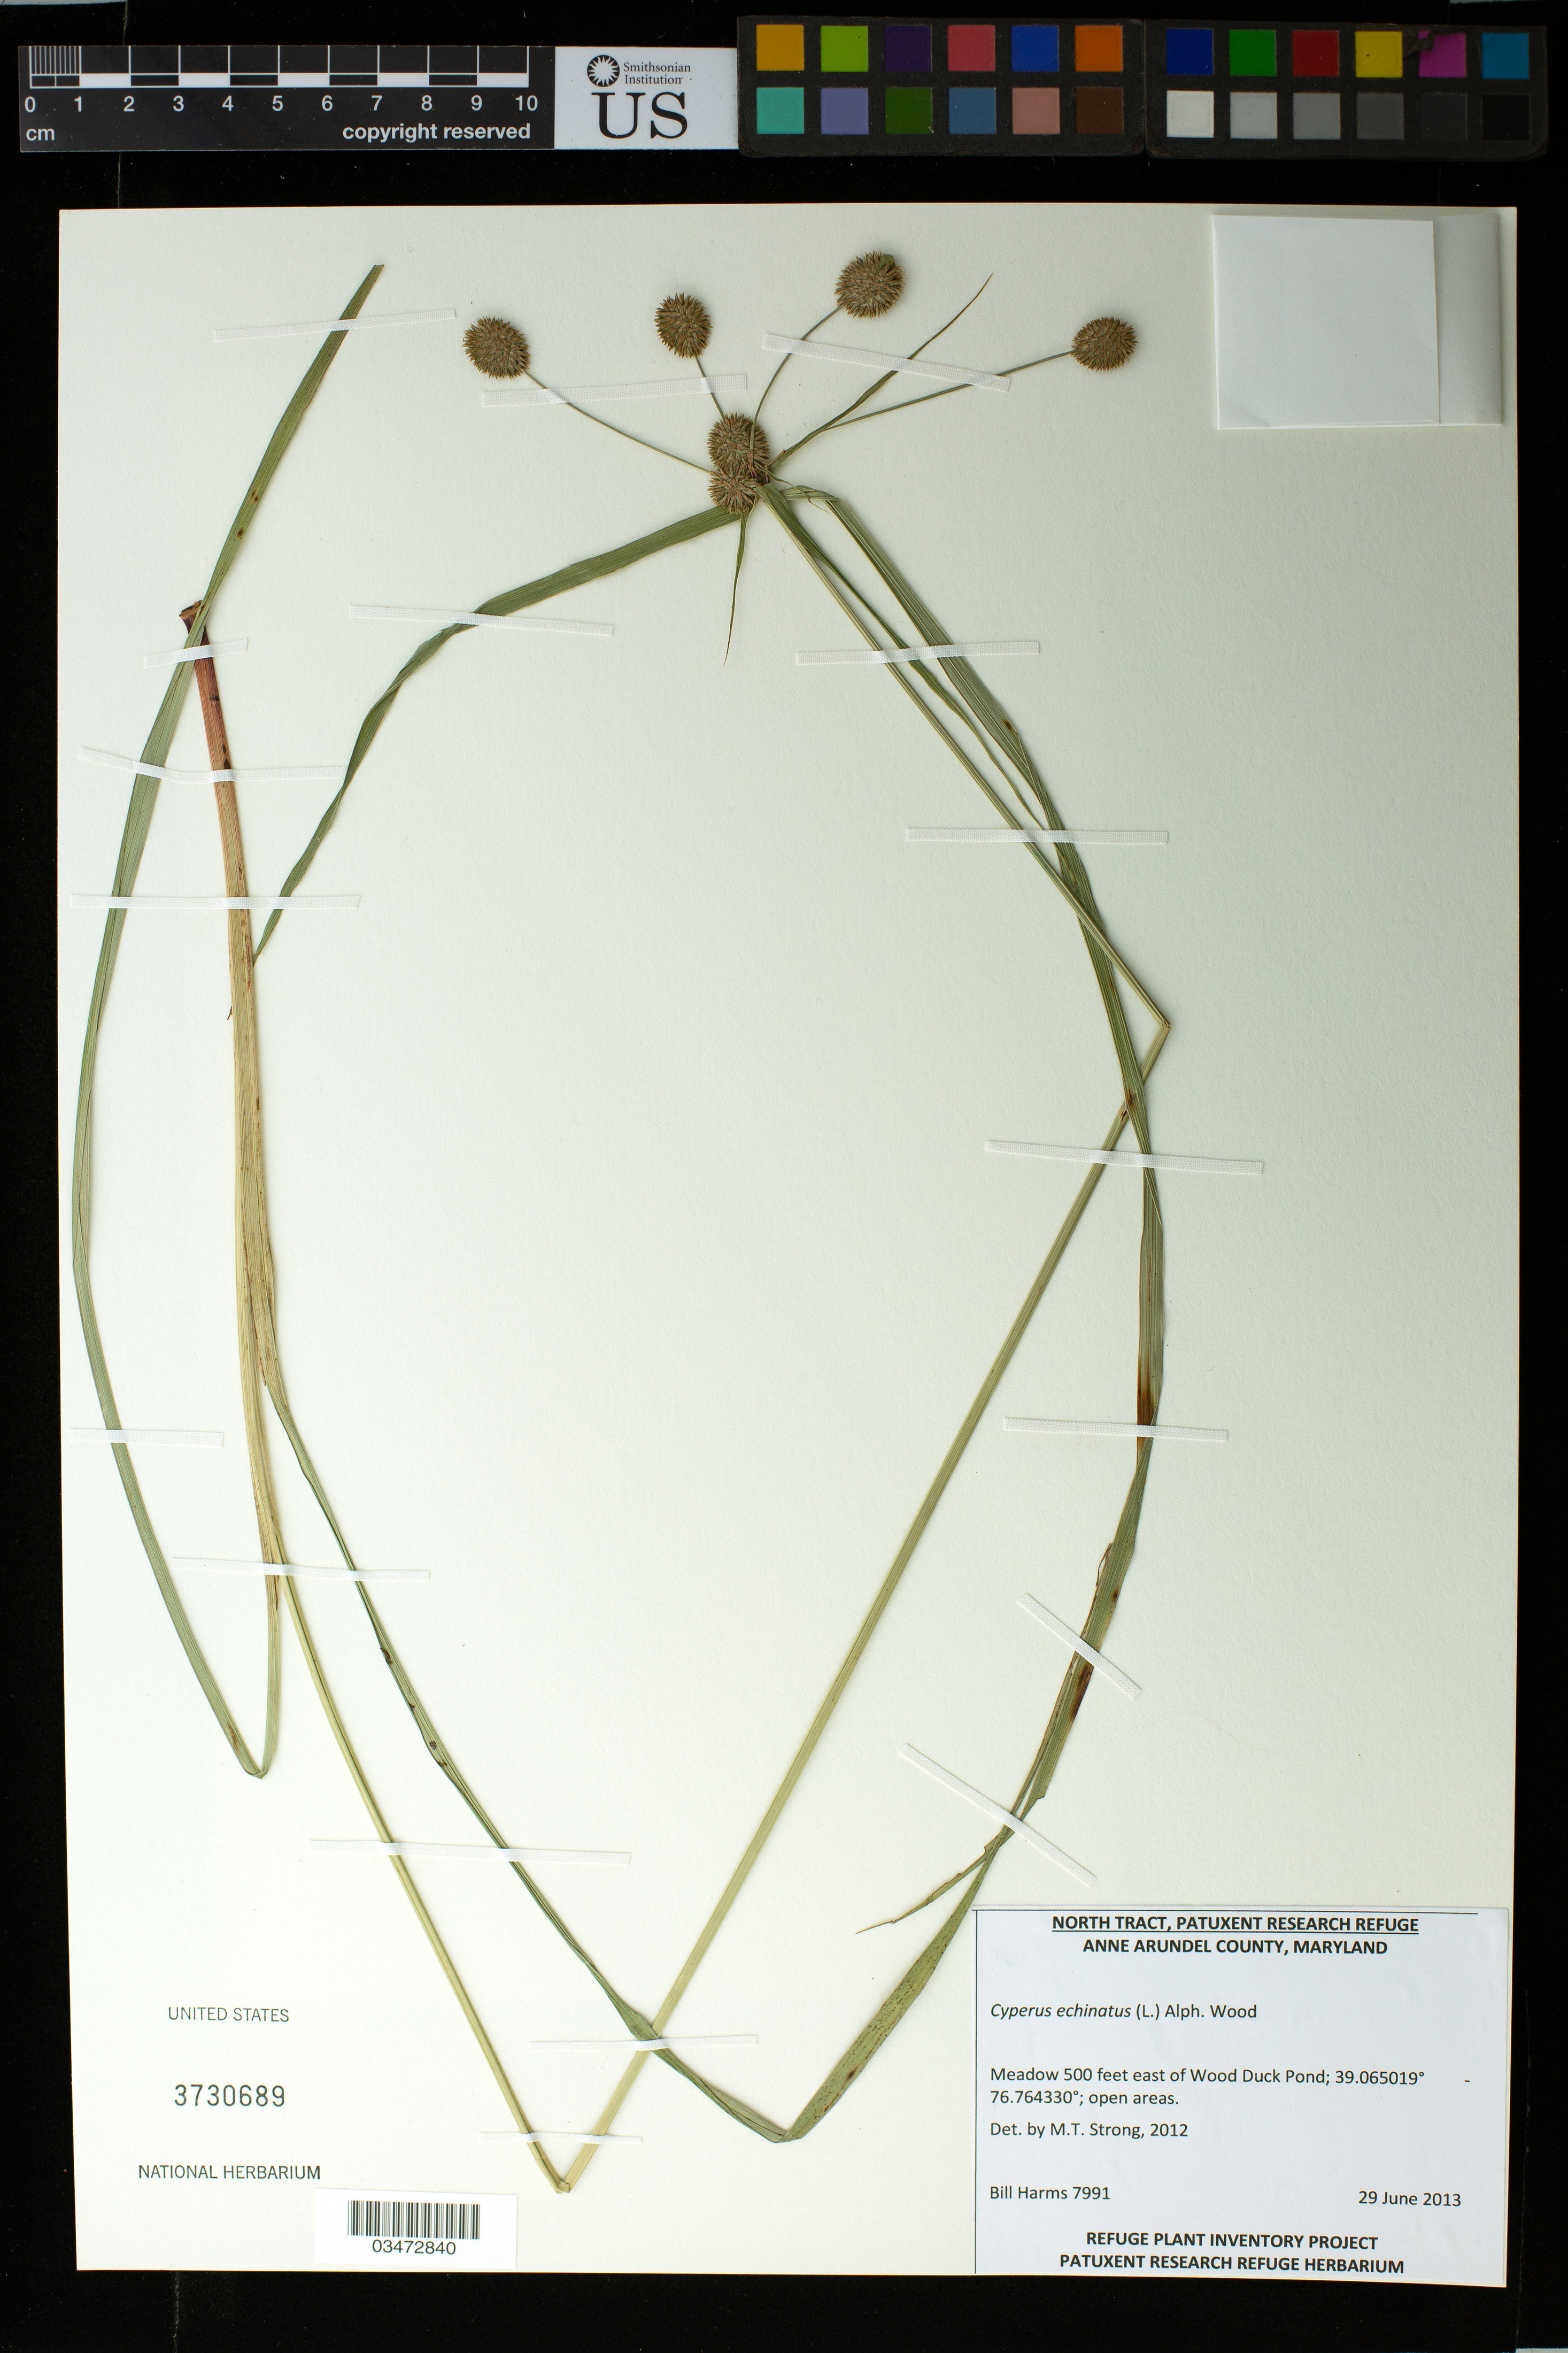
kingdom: Plantae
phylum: Tracheophyta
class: Liliopsida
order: Poales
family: Cyperaceae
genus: Cyperus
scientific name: Cyperus echinatus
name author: (L.) Alph. Wood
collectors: B. Harms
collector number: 7991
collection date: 2013-06-29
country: United States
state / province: Maryland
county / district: Anne Arundel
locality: Meadow 500 feet east of Wood Duck Pond; open areas.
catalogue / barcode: US 3730689